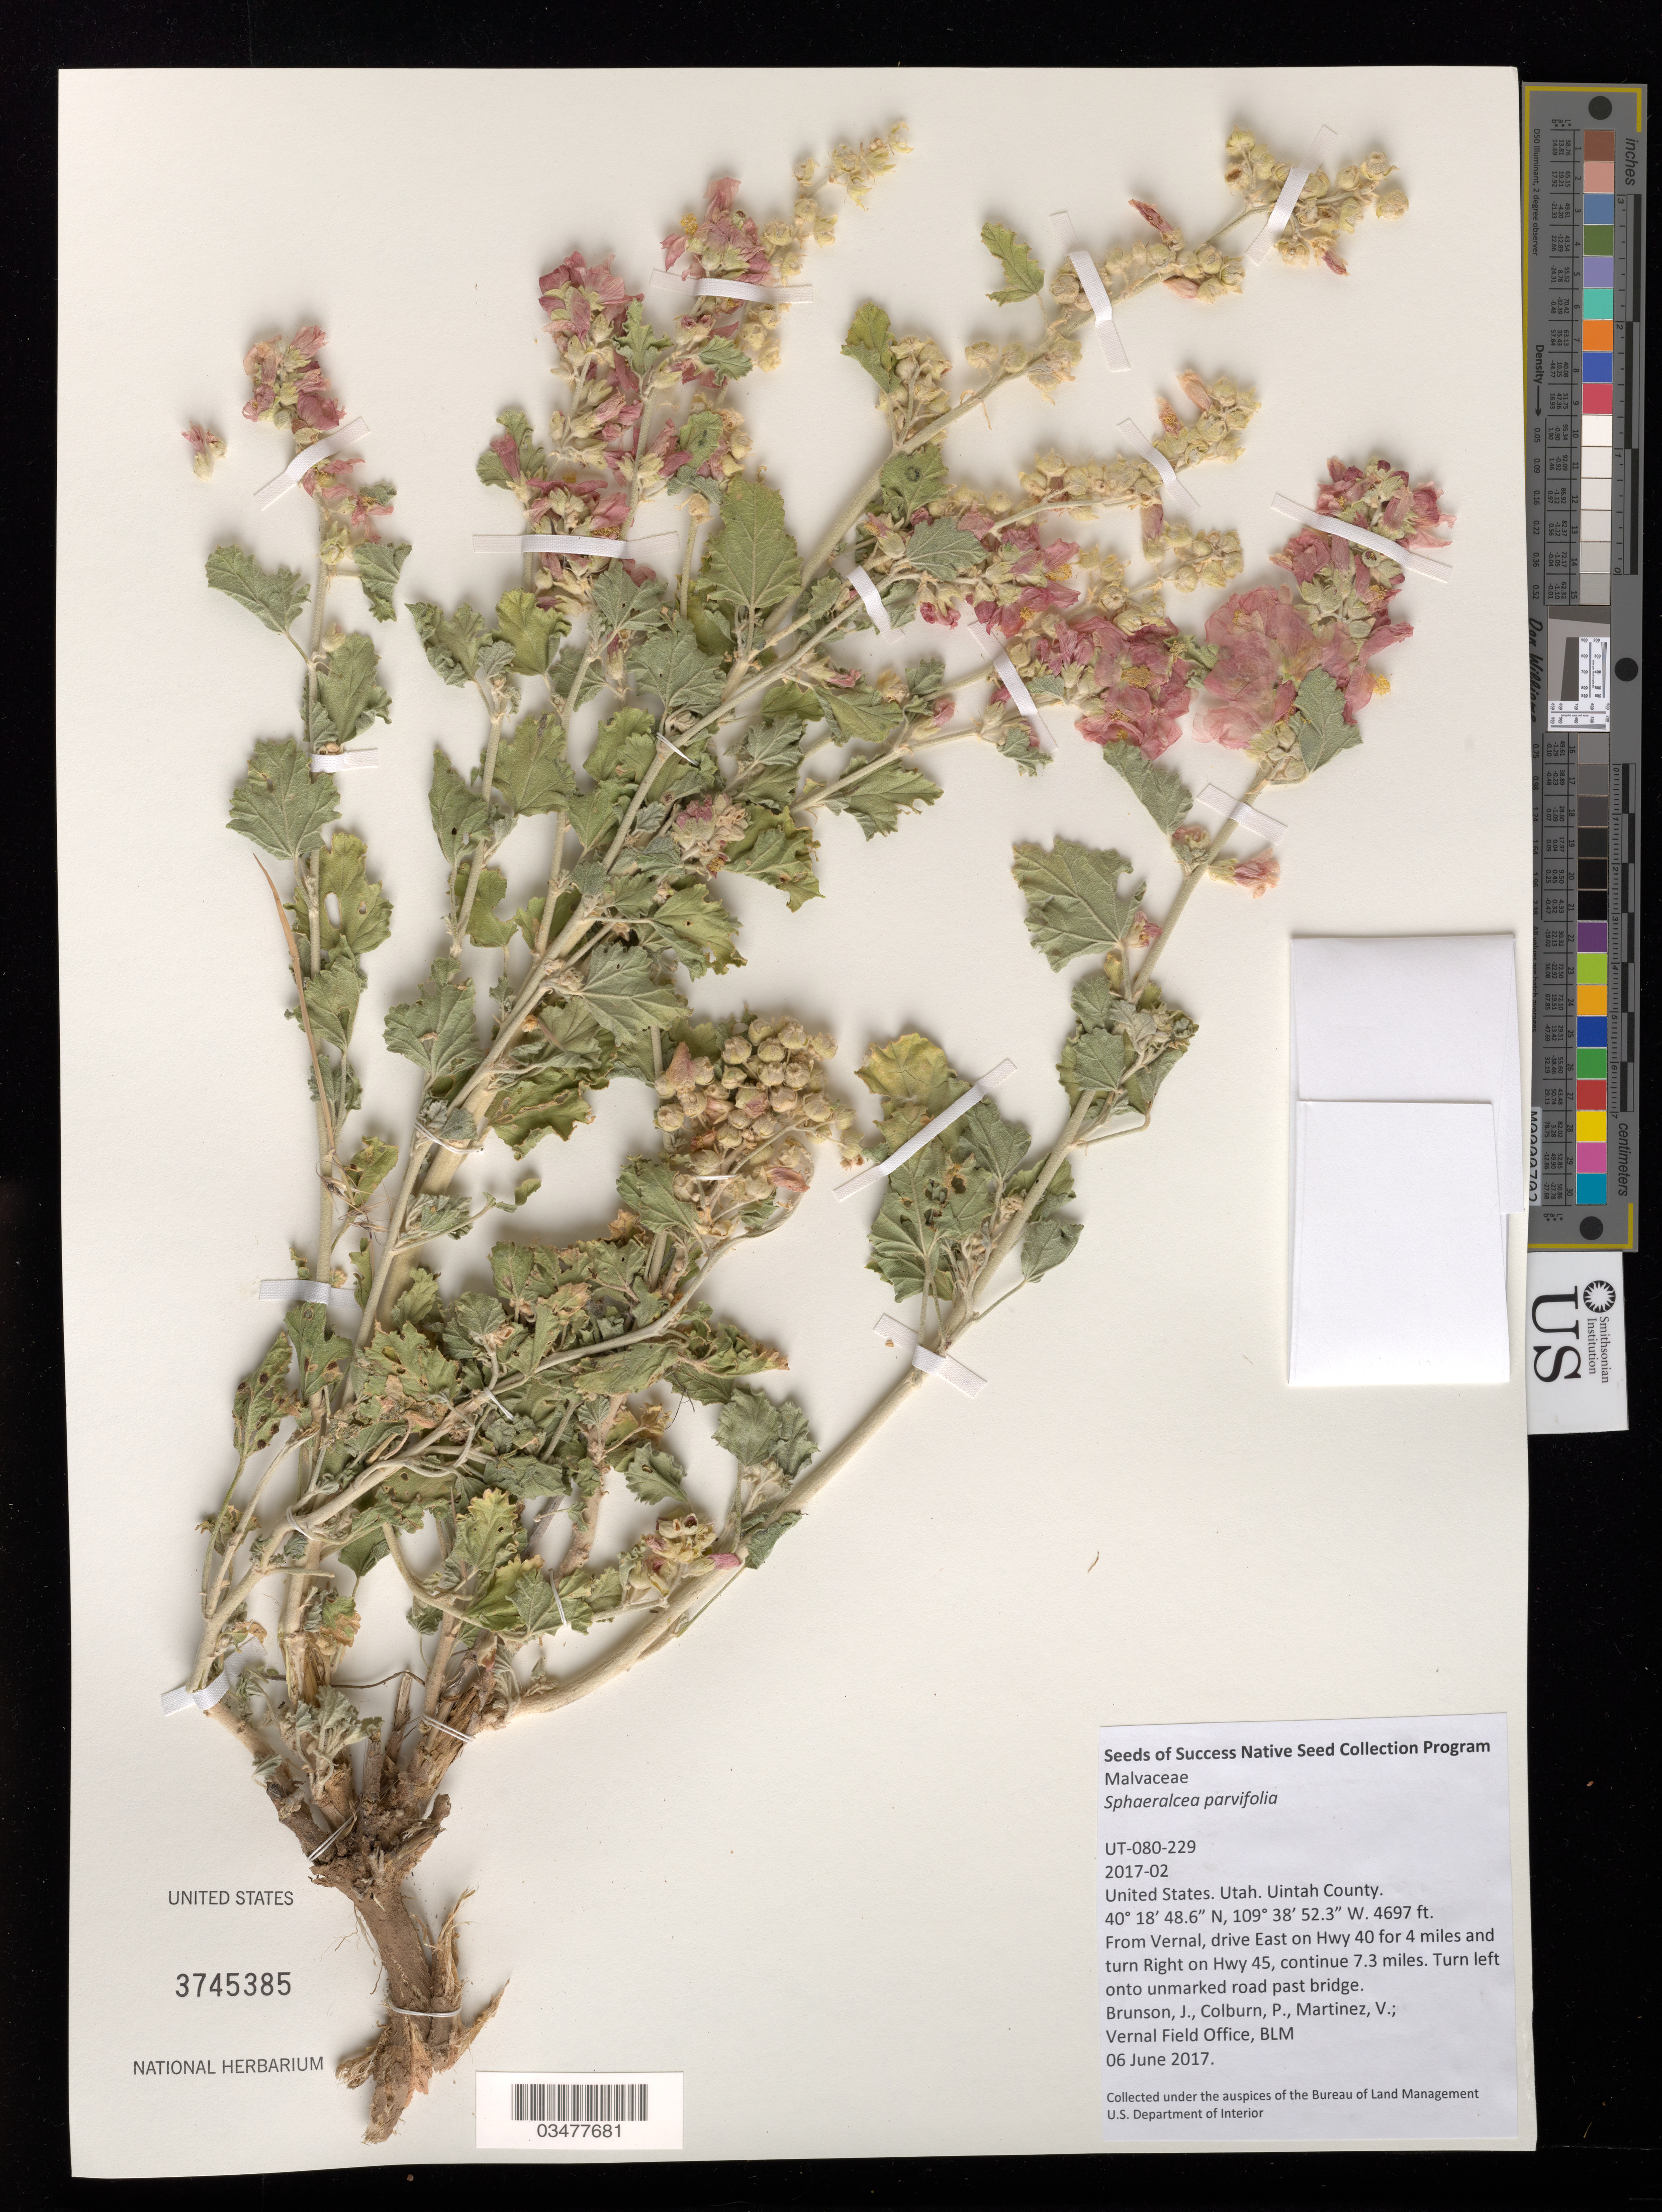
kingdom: Plantae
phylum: Tracheophyta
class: Magnoliopsida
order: Malvales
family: Malvaceae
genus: Sphaeralcea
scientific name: Sphaeralcea parvifolia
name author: A. Nelson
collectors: J. Brunson, P. Colburn & V. Martinez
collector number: UT080-229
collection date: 2017-06-06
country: United States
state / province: Utah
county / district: Uintah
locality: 7.3 mi. on Hwy 45, turn left onto unmarked road past bridge.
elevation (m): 1432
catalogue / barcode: US 3745385